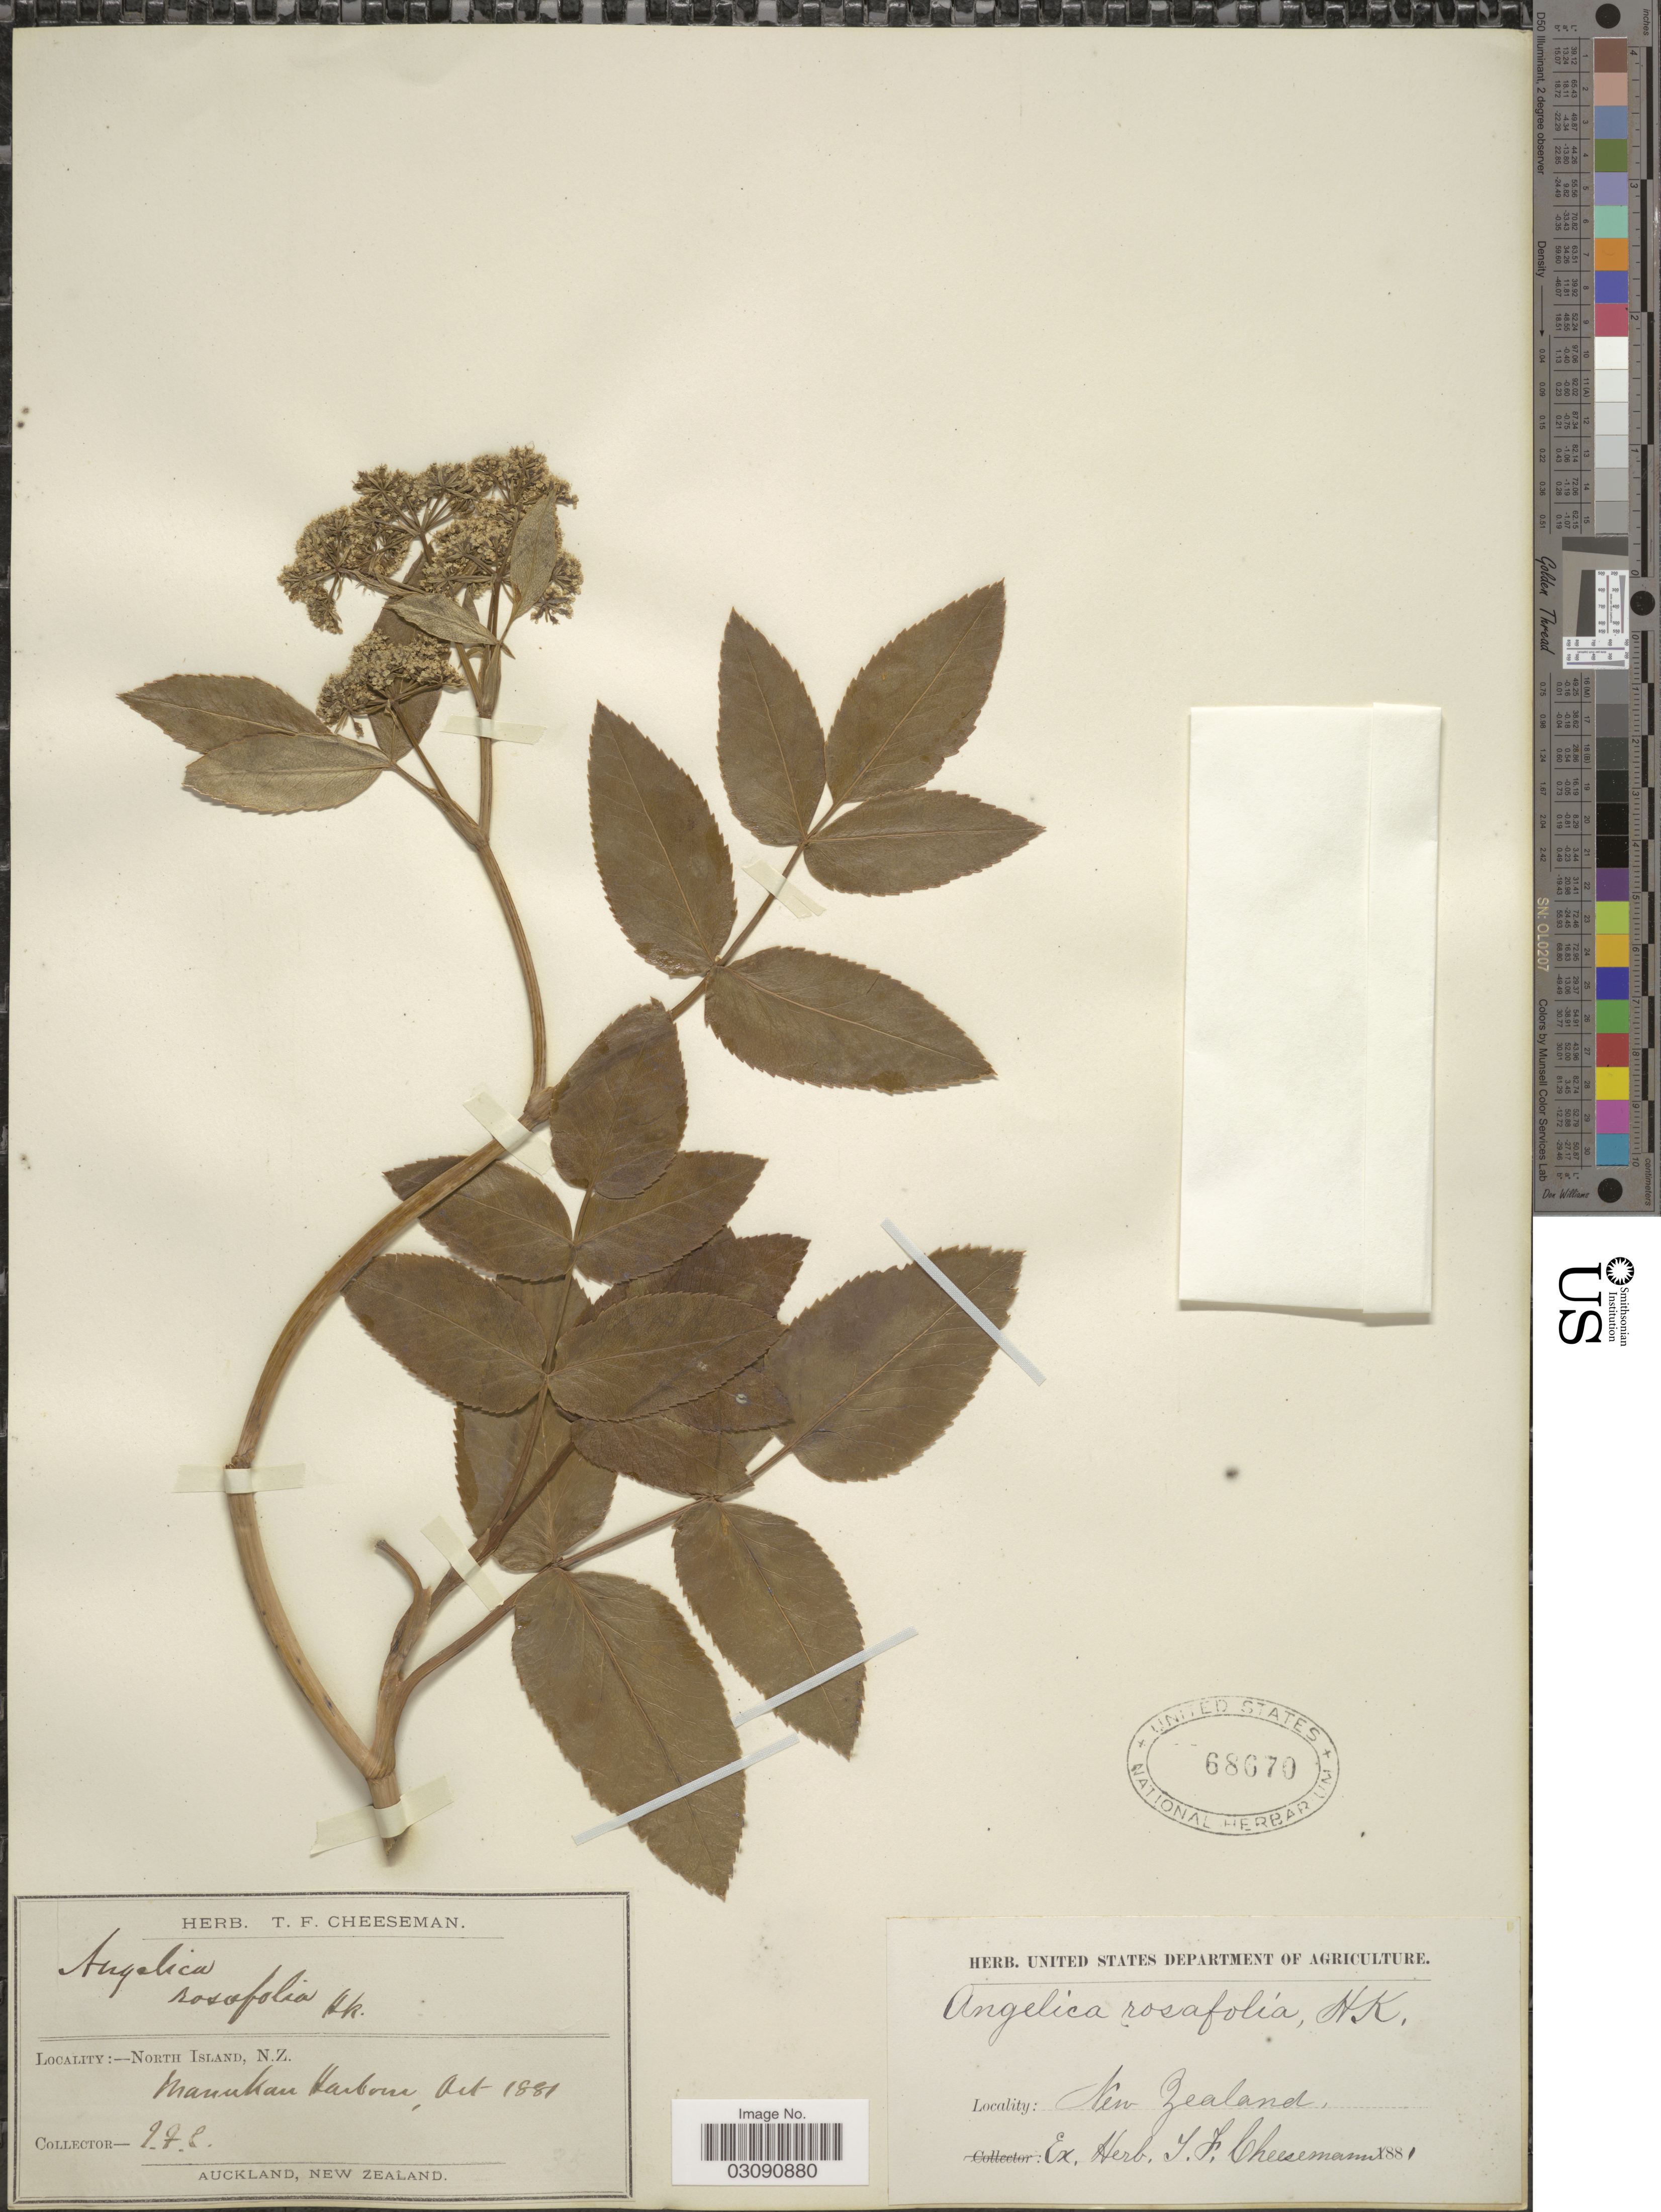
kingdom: Plantae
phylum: Tracheophyta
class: Magnoliopsida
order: Apiales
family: Apiaceae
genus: Scandia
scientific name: Scandia rosifolia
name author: Hook. f.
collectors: T. F. Cheeseman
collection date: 1881-08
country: New Zealand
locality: North Island, Manukan Harbour.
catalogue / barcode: US 68670